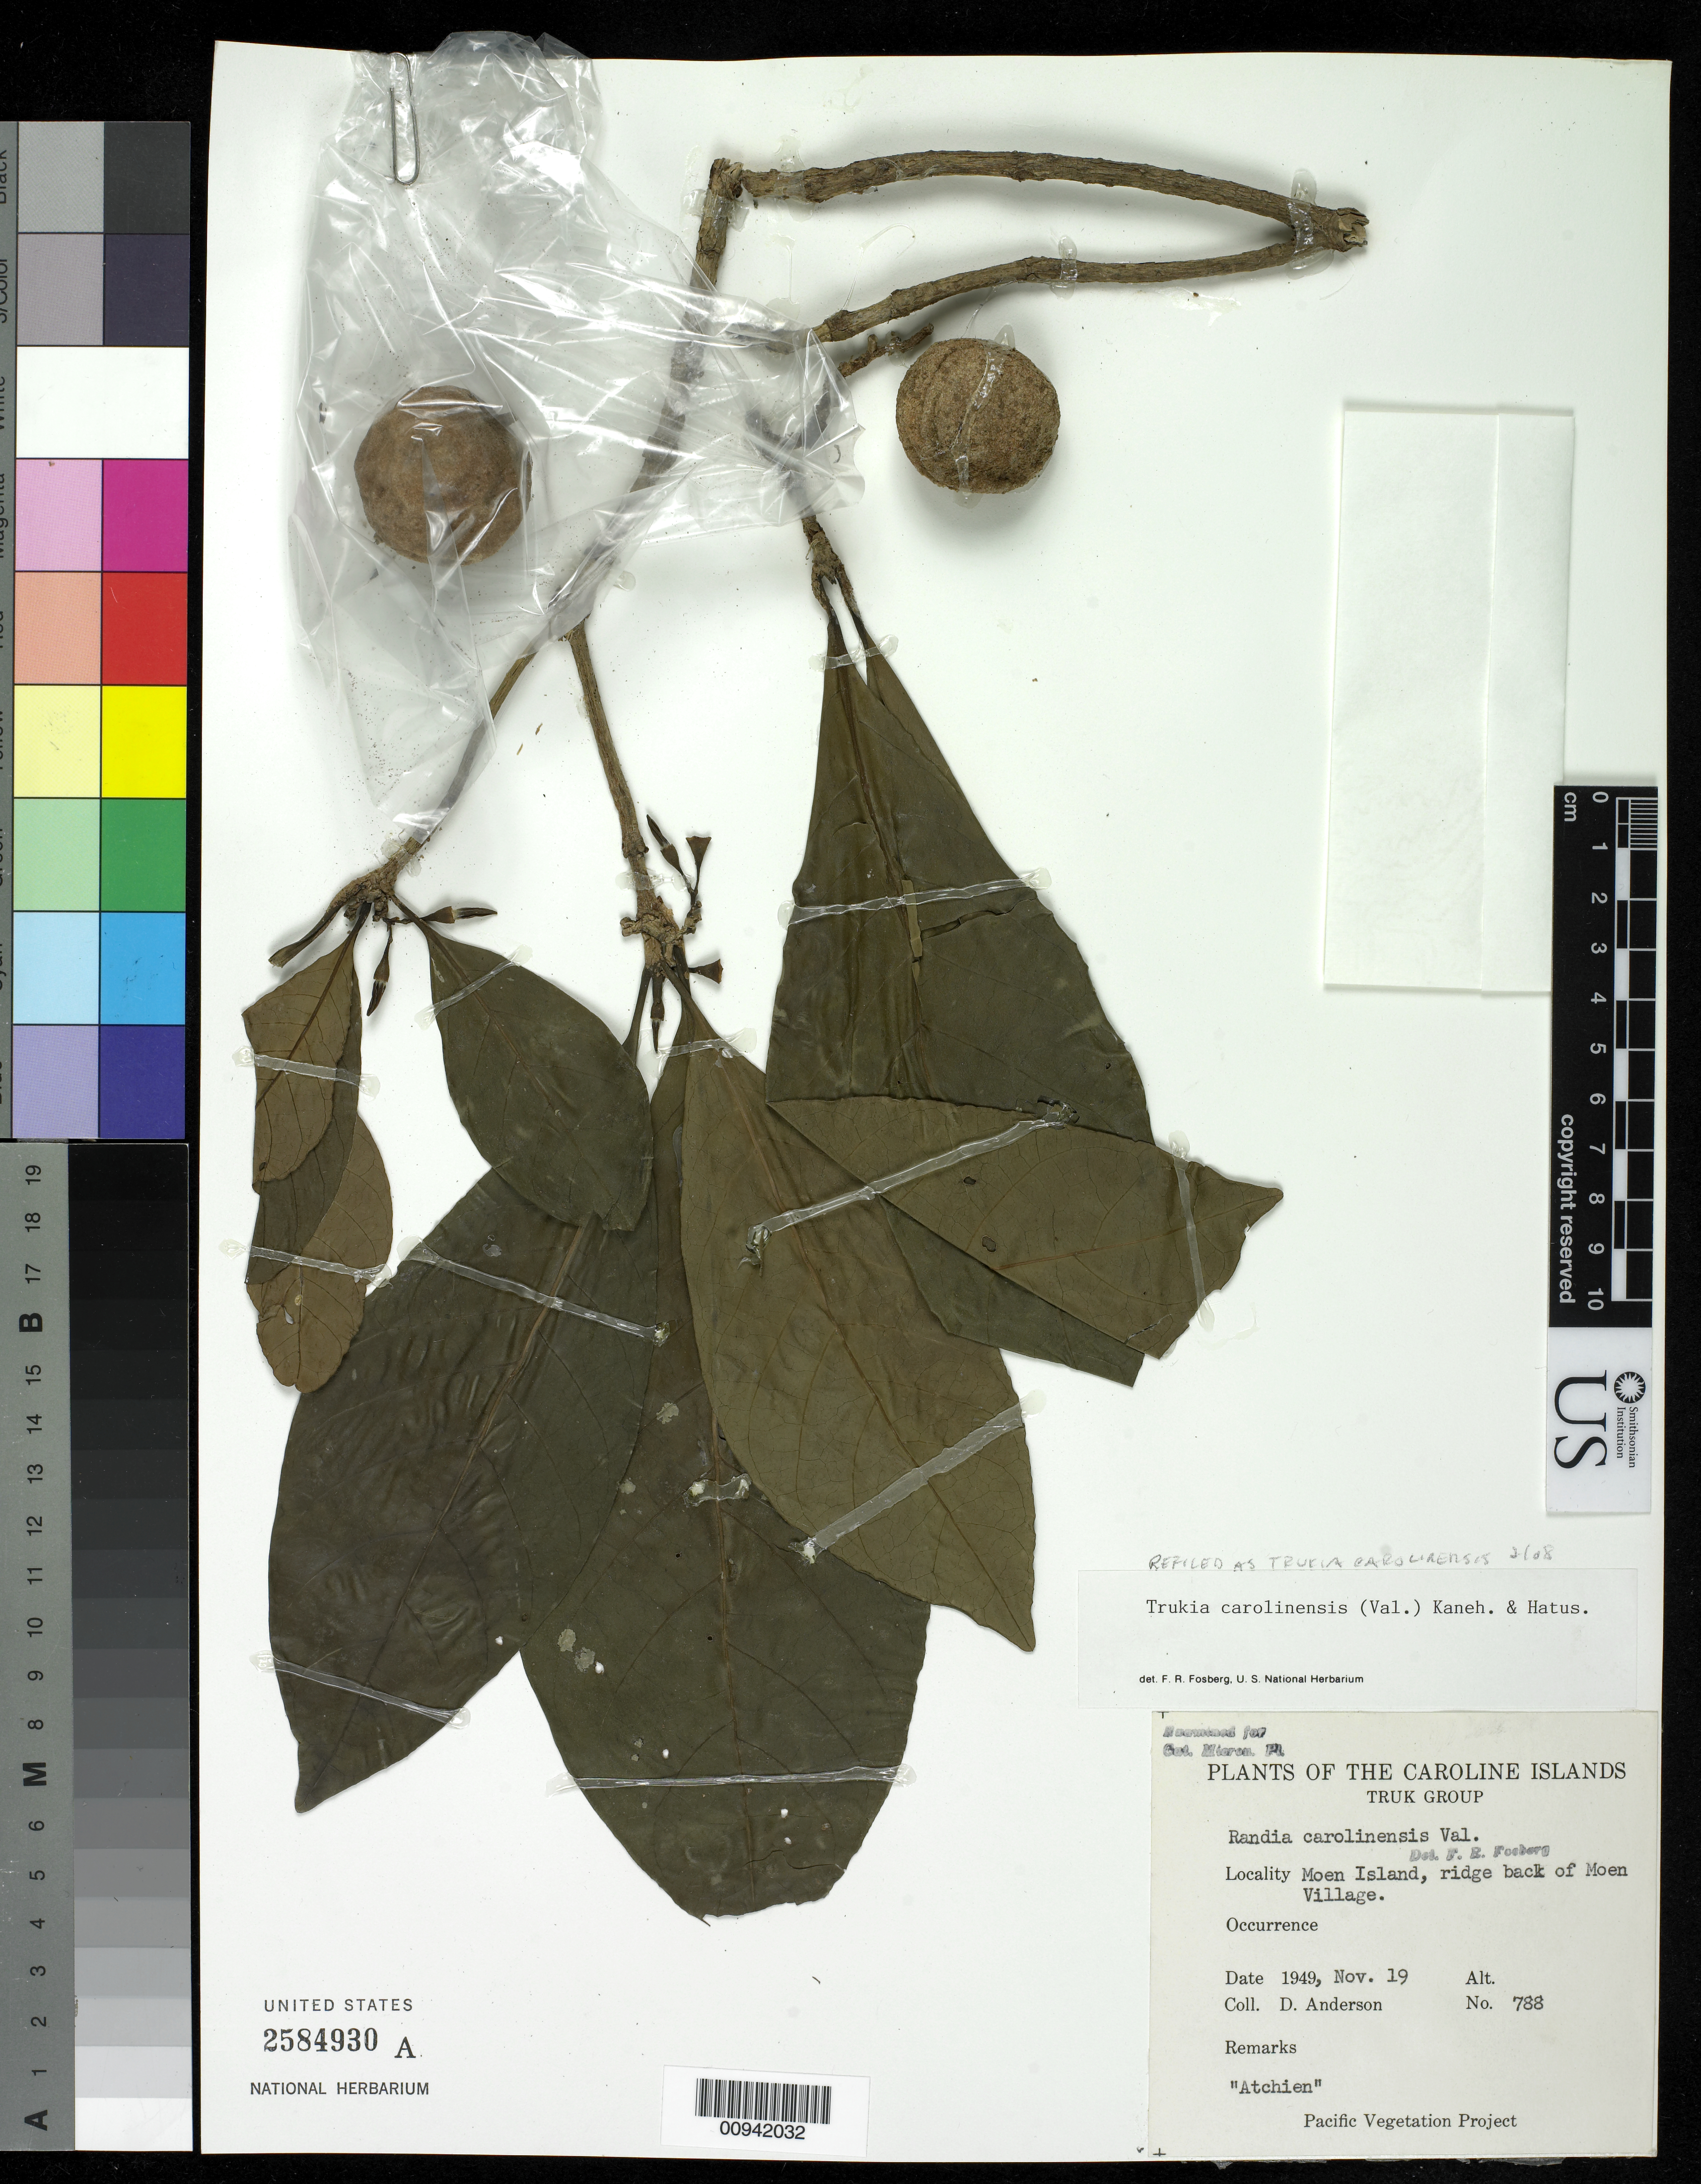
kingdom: Plantae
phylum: Tracheophyta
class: Magnoliopsida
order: Gentianales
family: Rubiaceae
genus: Trukia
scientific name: Trukia carolinensis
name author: (Valeton) Kaneh. & Hatus.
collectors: D. Anderson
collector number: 788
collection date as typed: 19 Nov 1949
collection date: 1949-11-19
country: Micronesia, Federated States of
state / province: Truk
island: Moen [Wono]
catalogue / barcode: US 2584930